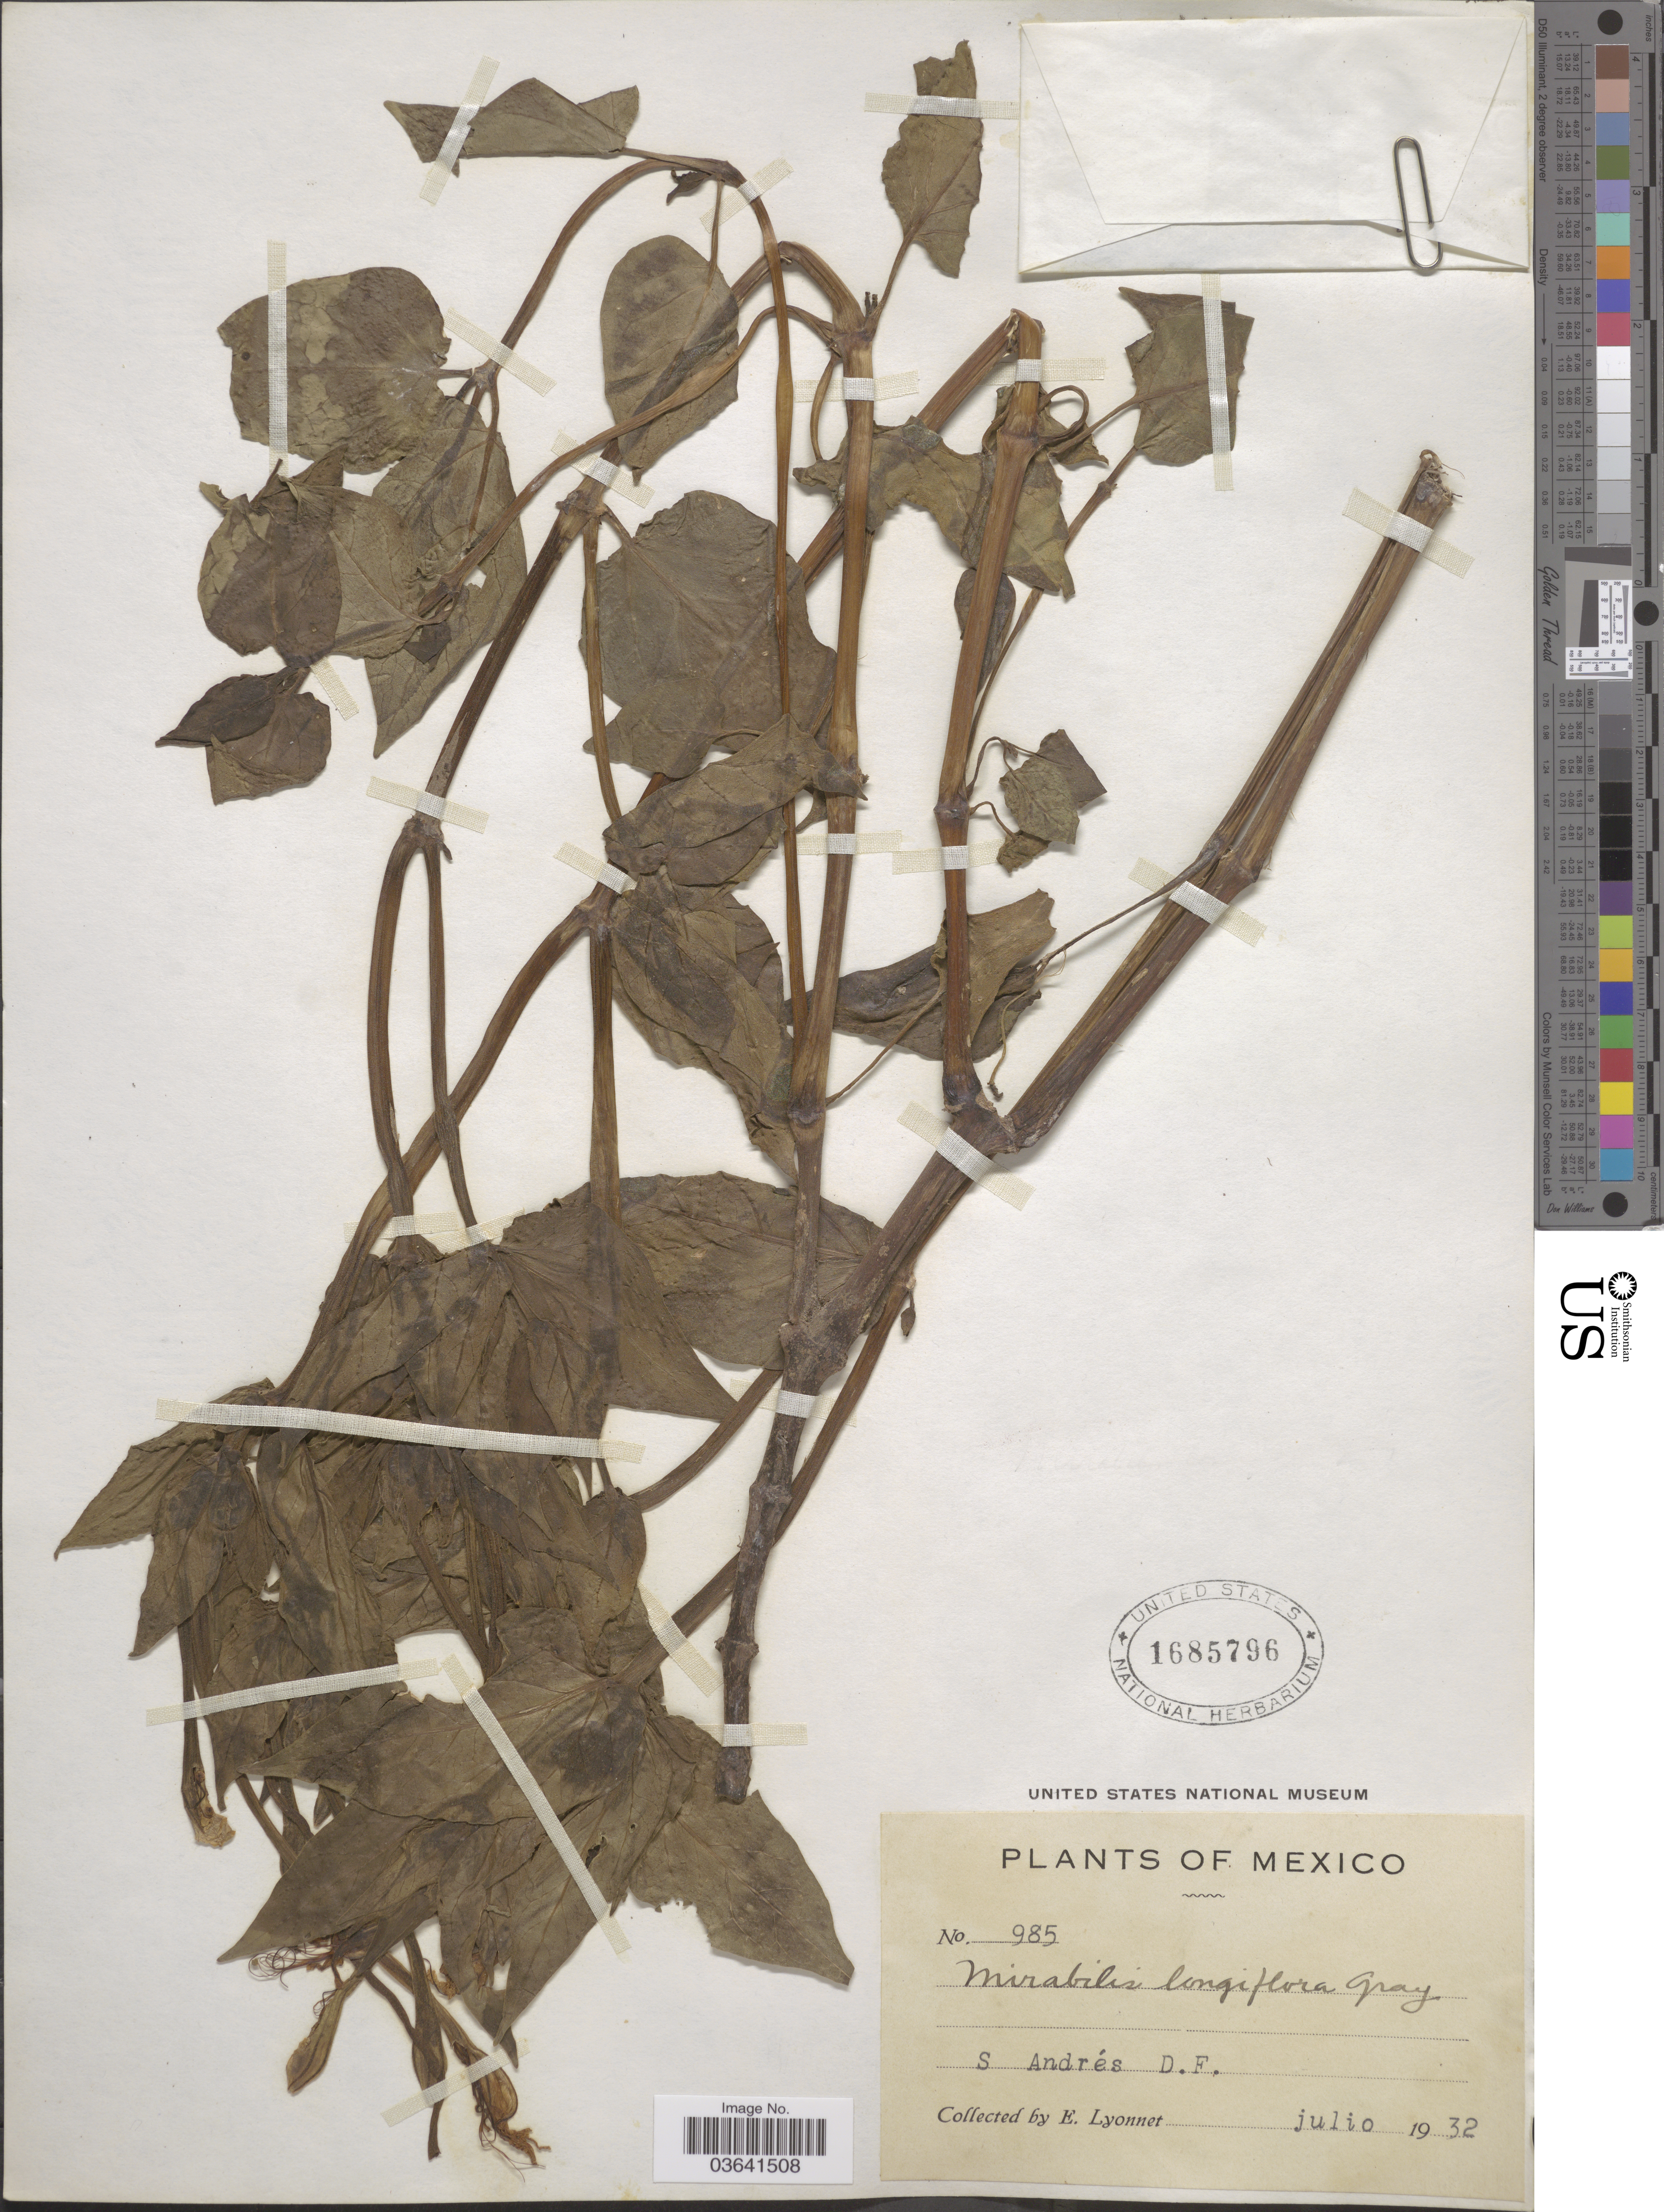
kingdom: Plantae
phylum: Tracheophyta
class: Magnoliopsida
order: Caryophyllales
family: Nyctaginaceae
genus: Mirabilis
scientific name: Mirabilis longiflora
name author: L.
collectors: E. Lyonnet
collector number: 985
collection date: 1932-07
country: Mexico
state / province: Distrito Federal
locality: S. Andrés D.F.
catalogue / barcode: US 1685796